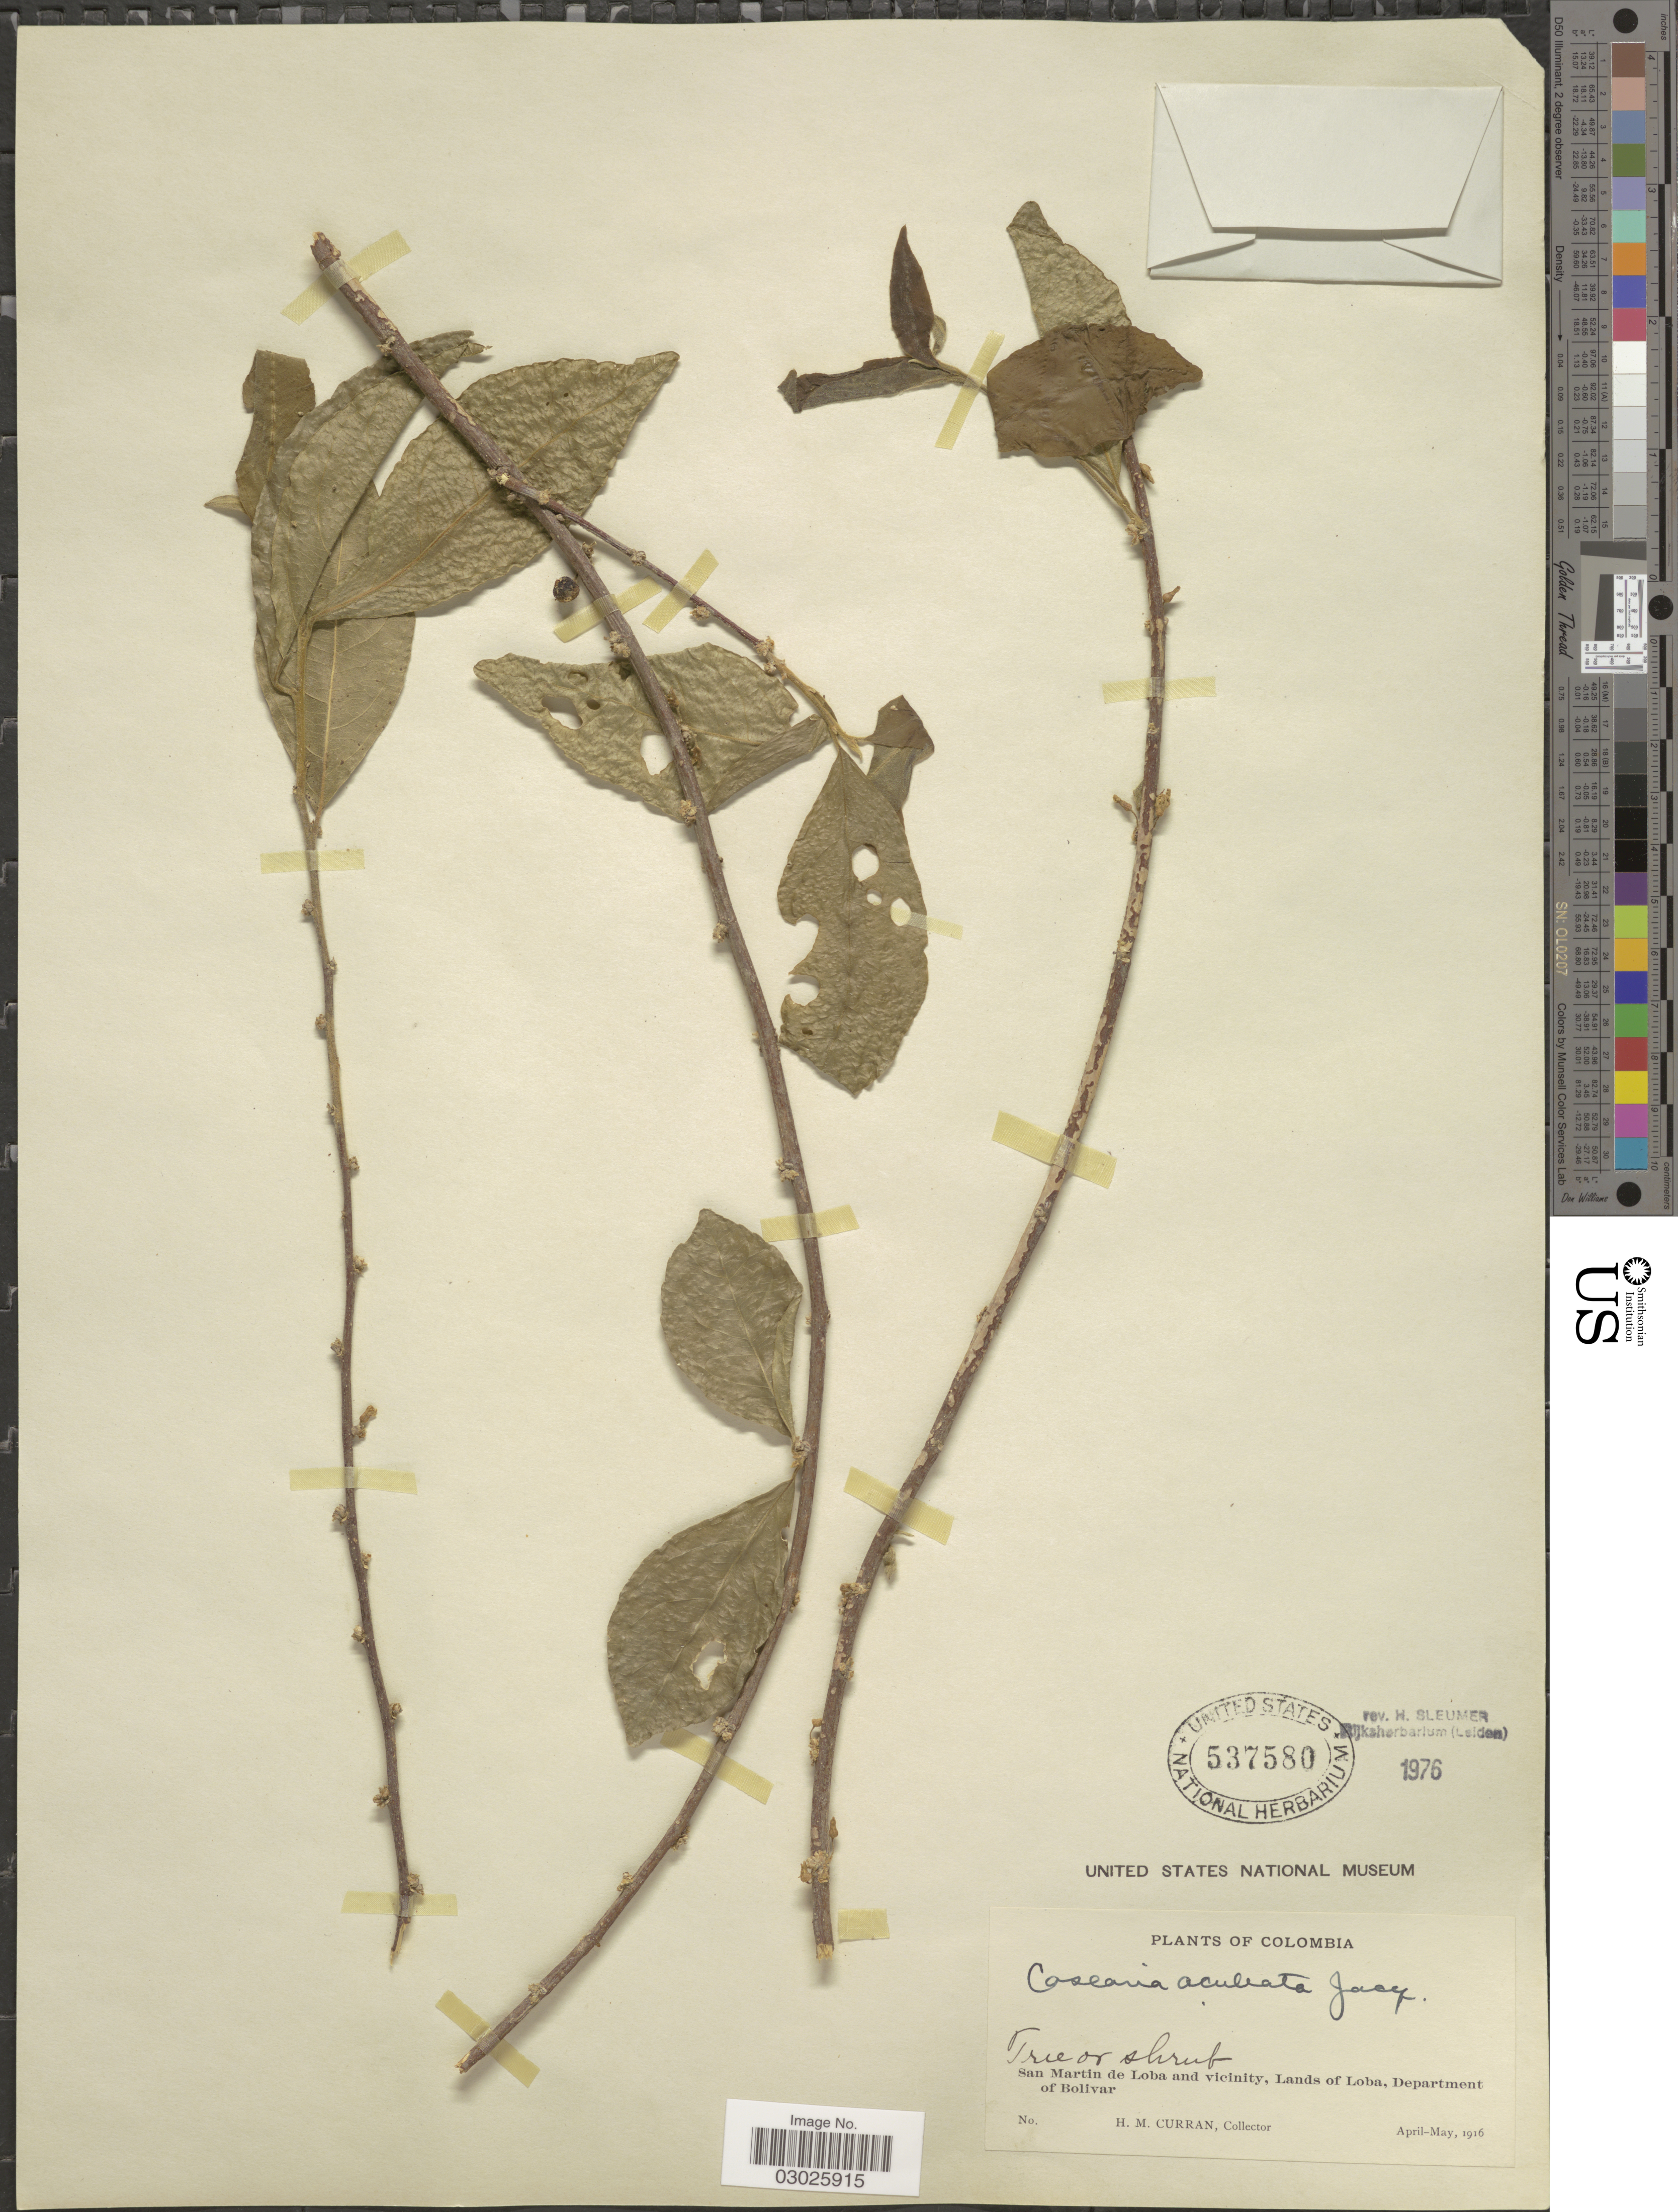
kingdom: Plantae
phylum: Tracheophyta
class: Magnoliopsida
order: Malpighiales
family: Salicaceae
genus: Casearia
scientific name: Casearia aculeata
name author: Jacq.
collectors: H. M. Curran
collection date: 1916-04/1916-05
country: Colombia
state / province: Bolívar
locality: San Martin de Loba and vicinity, Lands of Loba, Department of Bolivar.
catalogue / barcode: US 537580